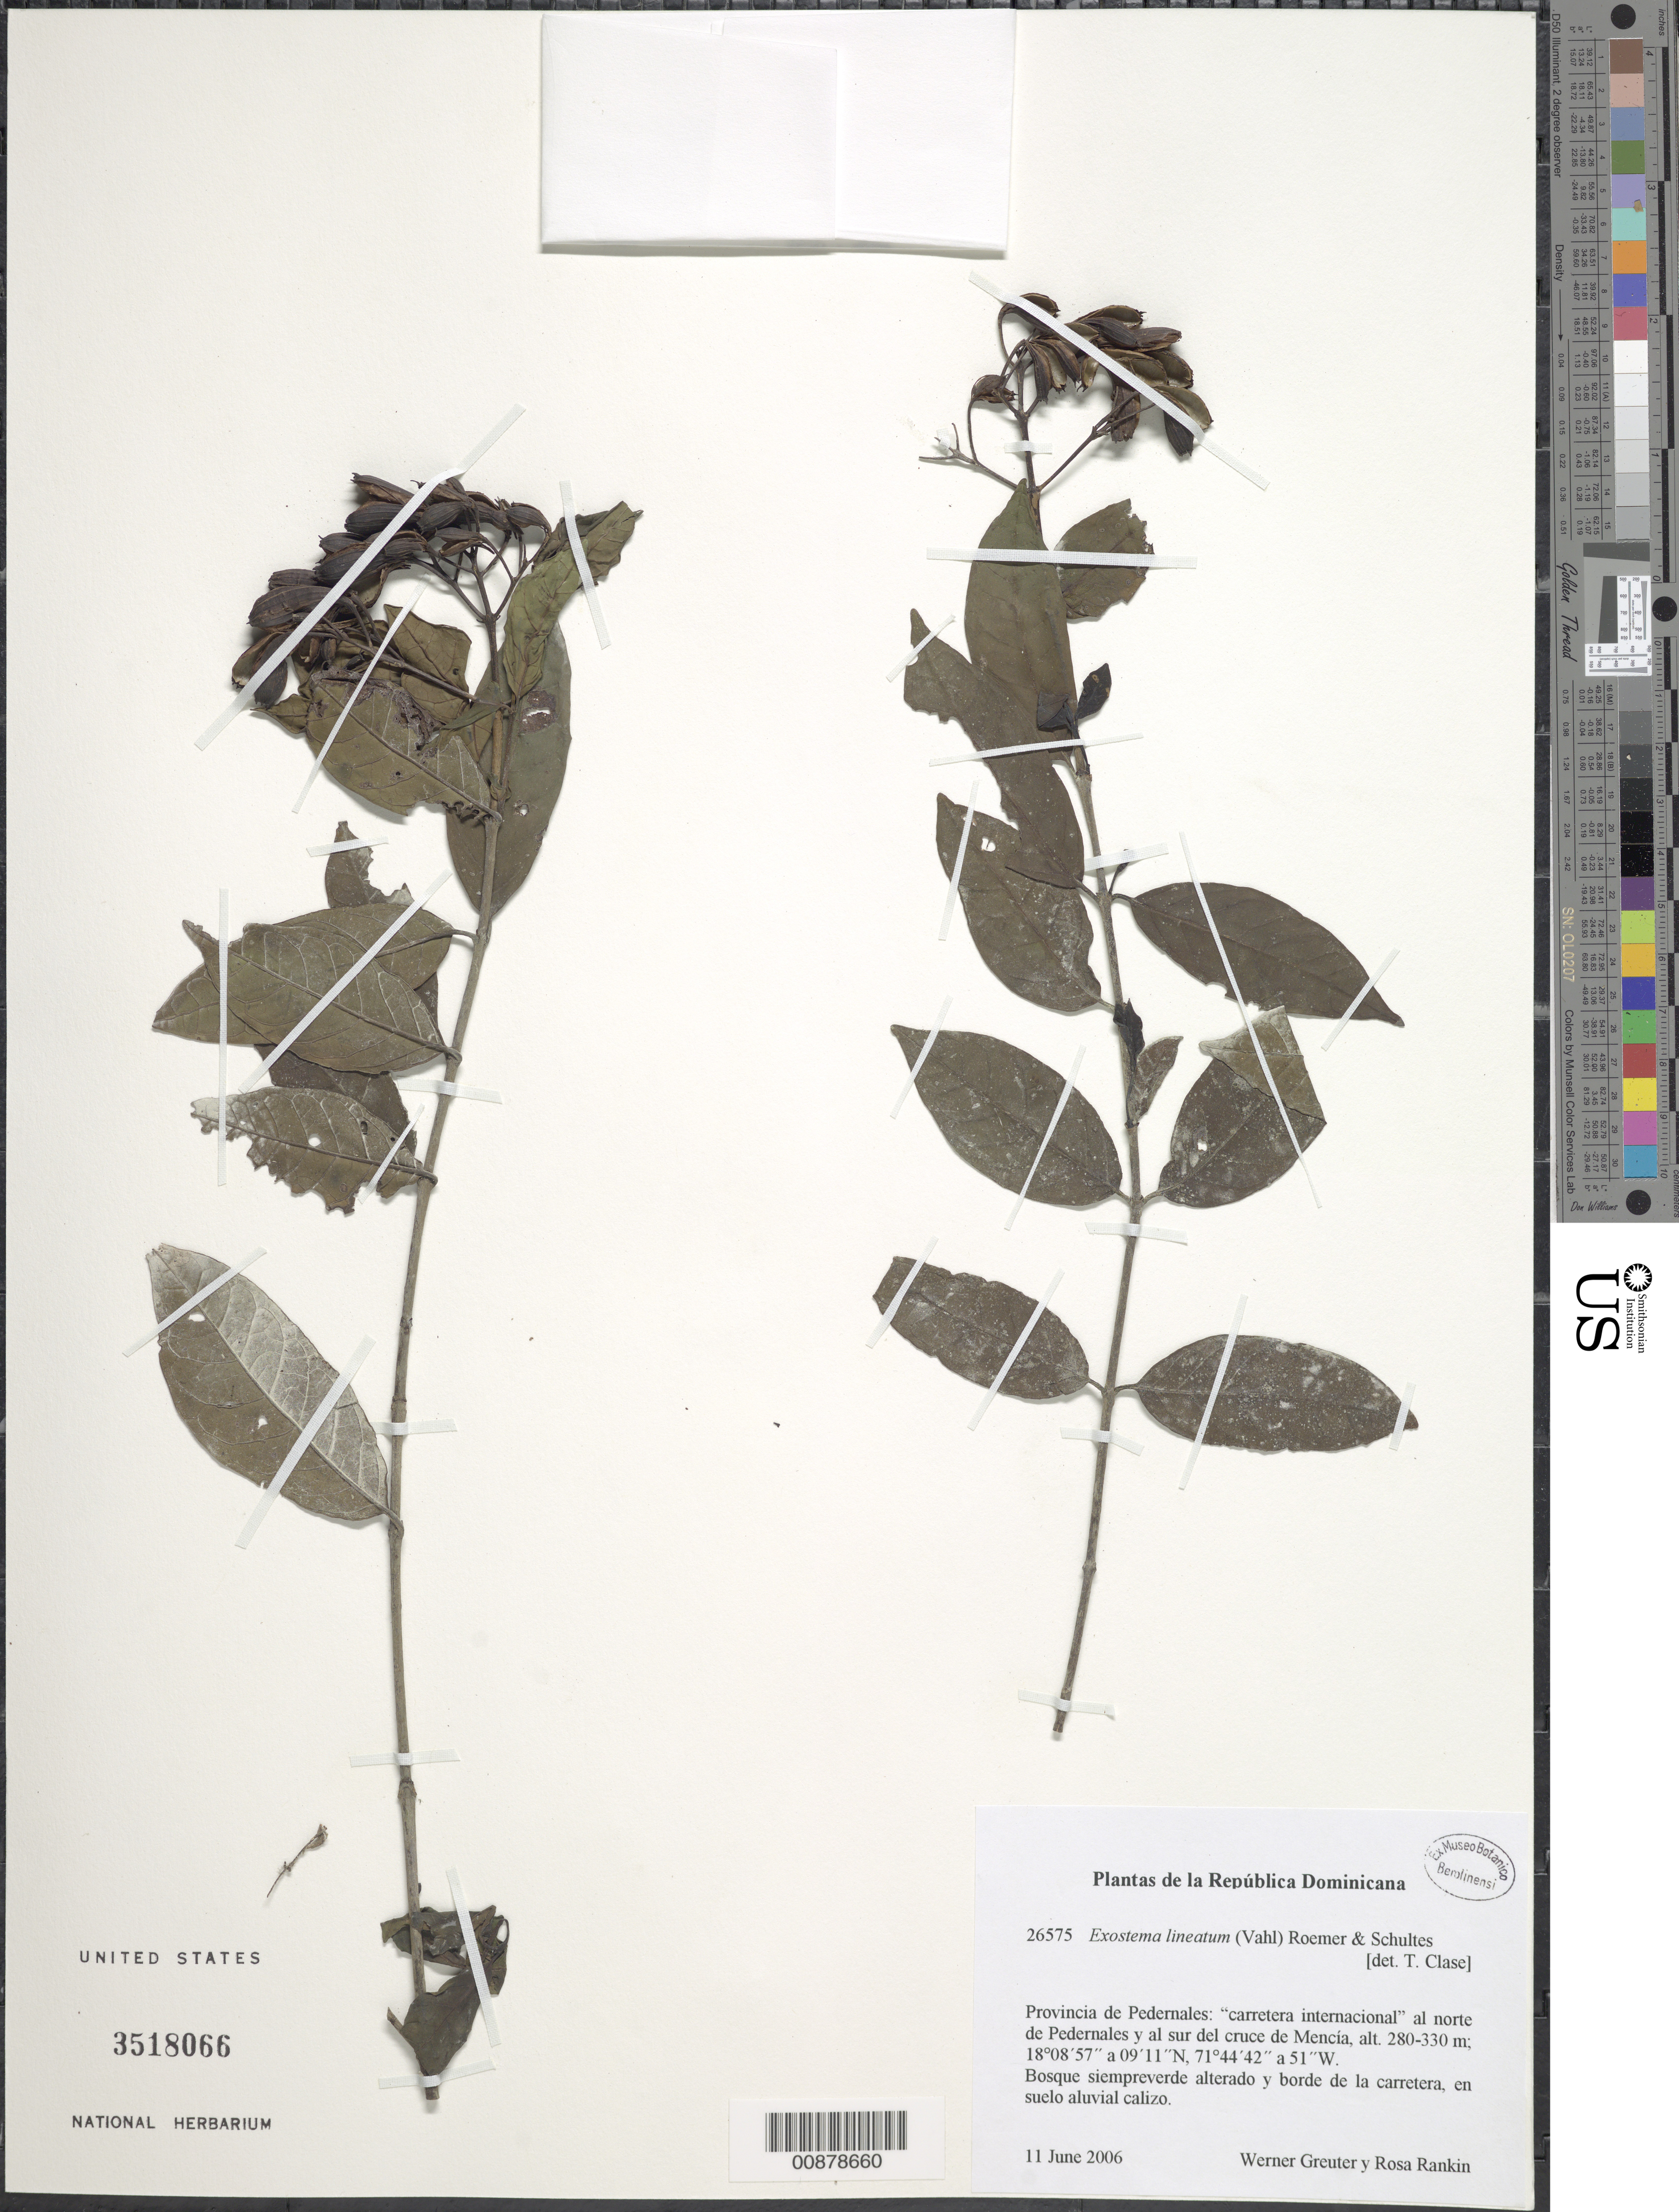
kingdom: Plantae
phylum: Tracheophyta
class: Magnoliopsida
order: Gentianales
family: Rubiaceae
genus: Exostema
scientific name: Exostema lineatum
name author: (Vahl) Roem. & Schult.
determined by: Clase, T.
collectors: W. Greuter & R. Rankin Rodriguez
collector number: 26575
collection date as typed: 11 Jun 2006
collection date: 2006-06-11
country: Dominican Republic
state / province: Pedernales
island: Hispaniola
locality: "Carretera internacional" al norte de Pedernales y al sur del cruce de Mencía.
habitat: Bosque siempreverde alterado y borde de la carretera, en suelo aluvial calizo.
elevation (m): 280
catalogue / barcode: US 3518066